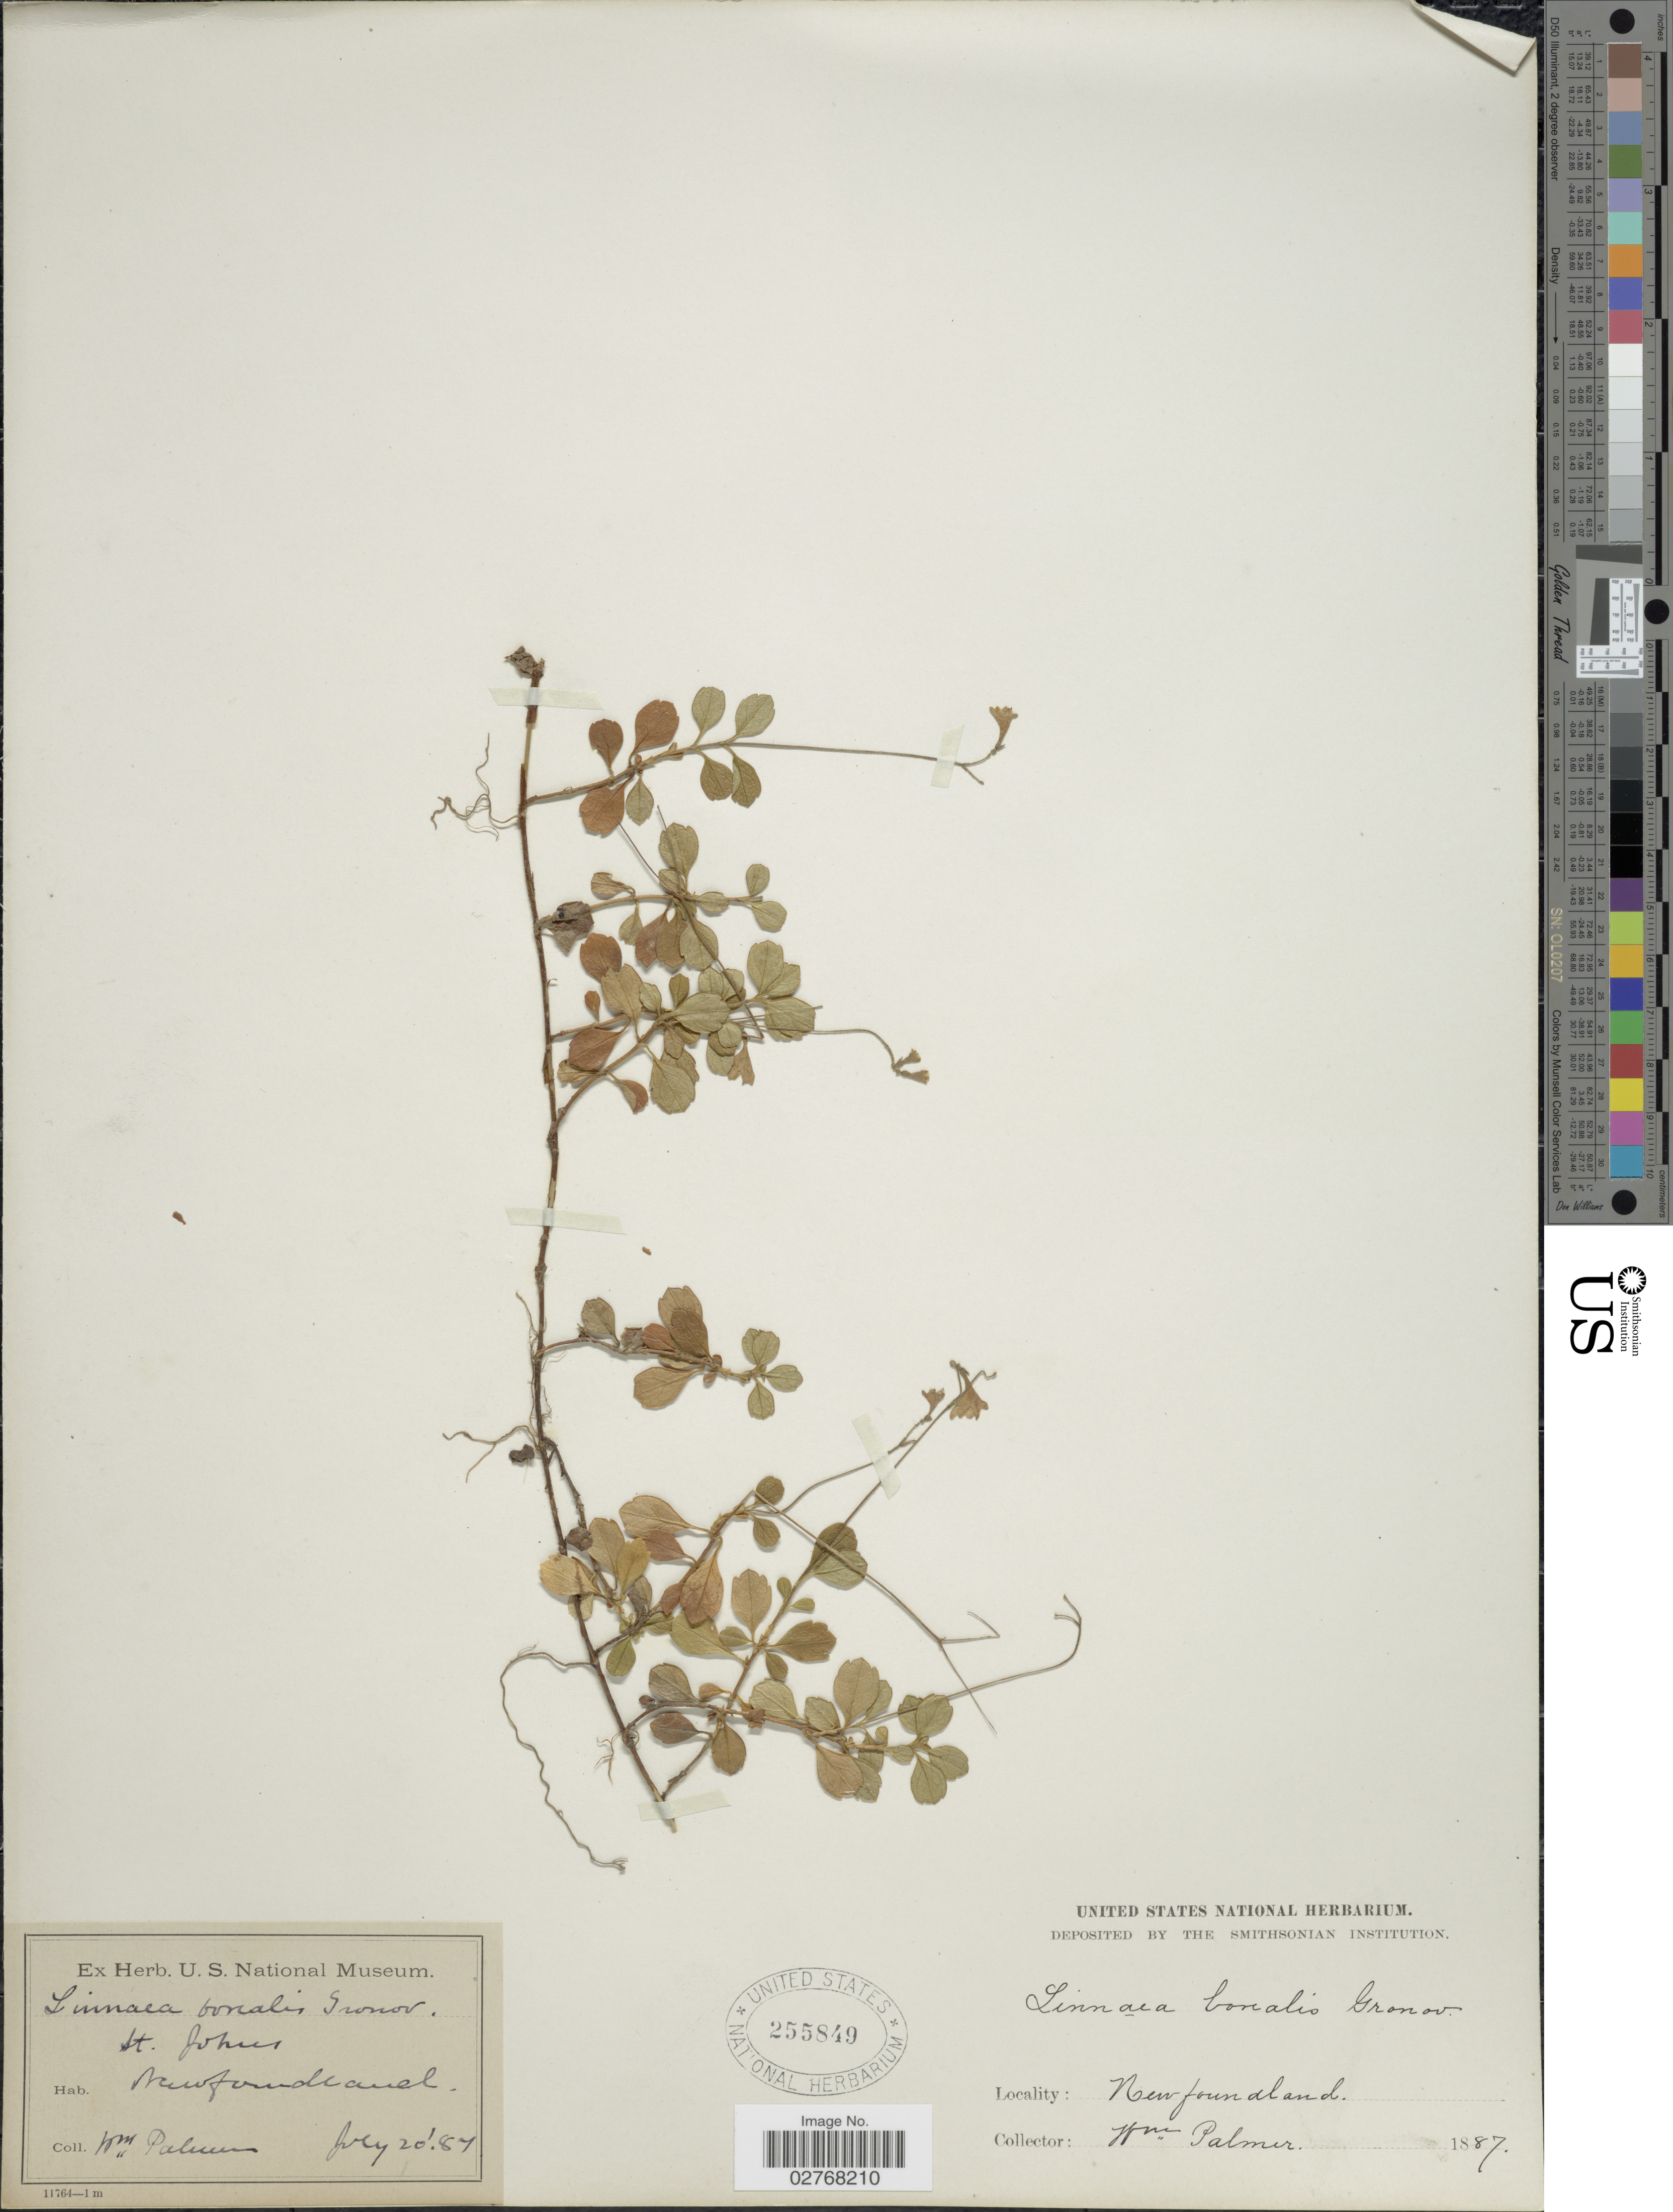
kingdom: Plantae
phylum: Tracheophyta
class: Magnoliopsida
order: Dipsacales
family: Caprifoliaceae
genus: Linnaea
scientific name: Linnaea borealis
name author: L.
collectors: W. Palmer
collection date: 1887-07-20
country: Canada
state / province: Newfoundland and Labrador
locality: St. Johns.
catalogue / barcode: US 255849